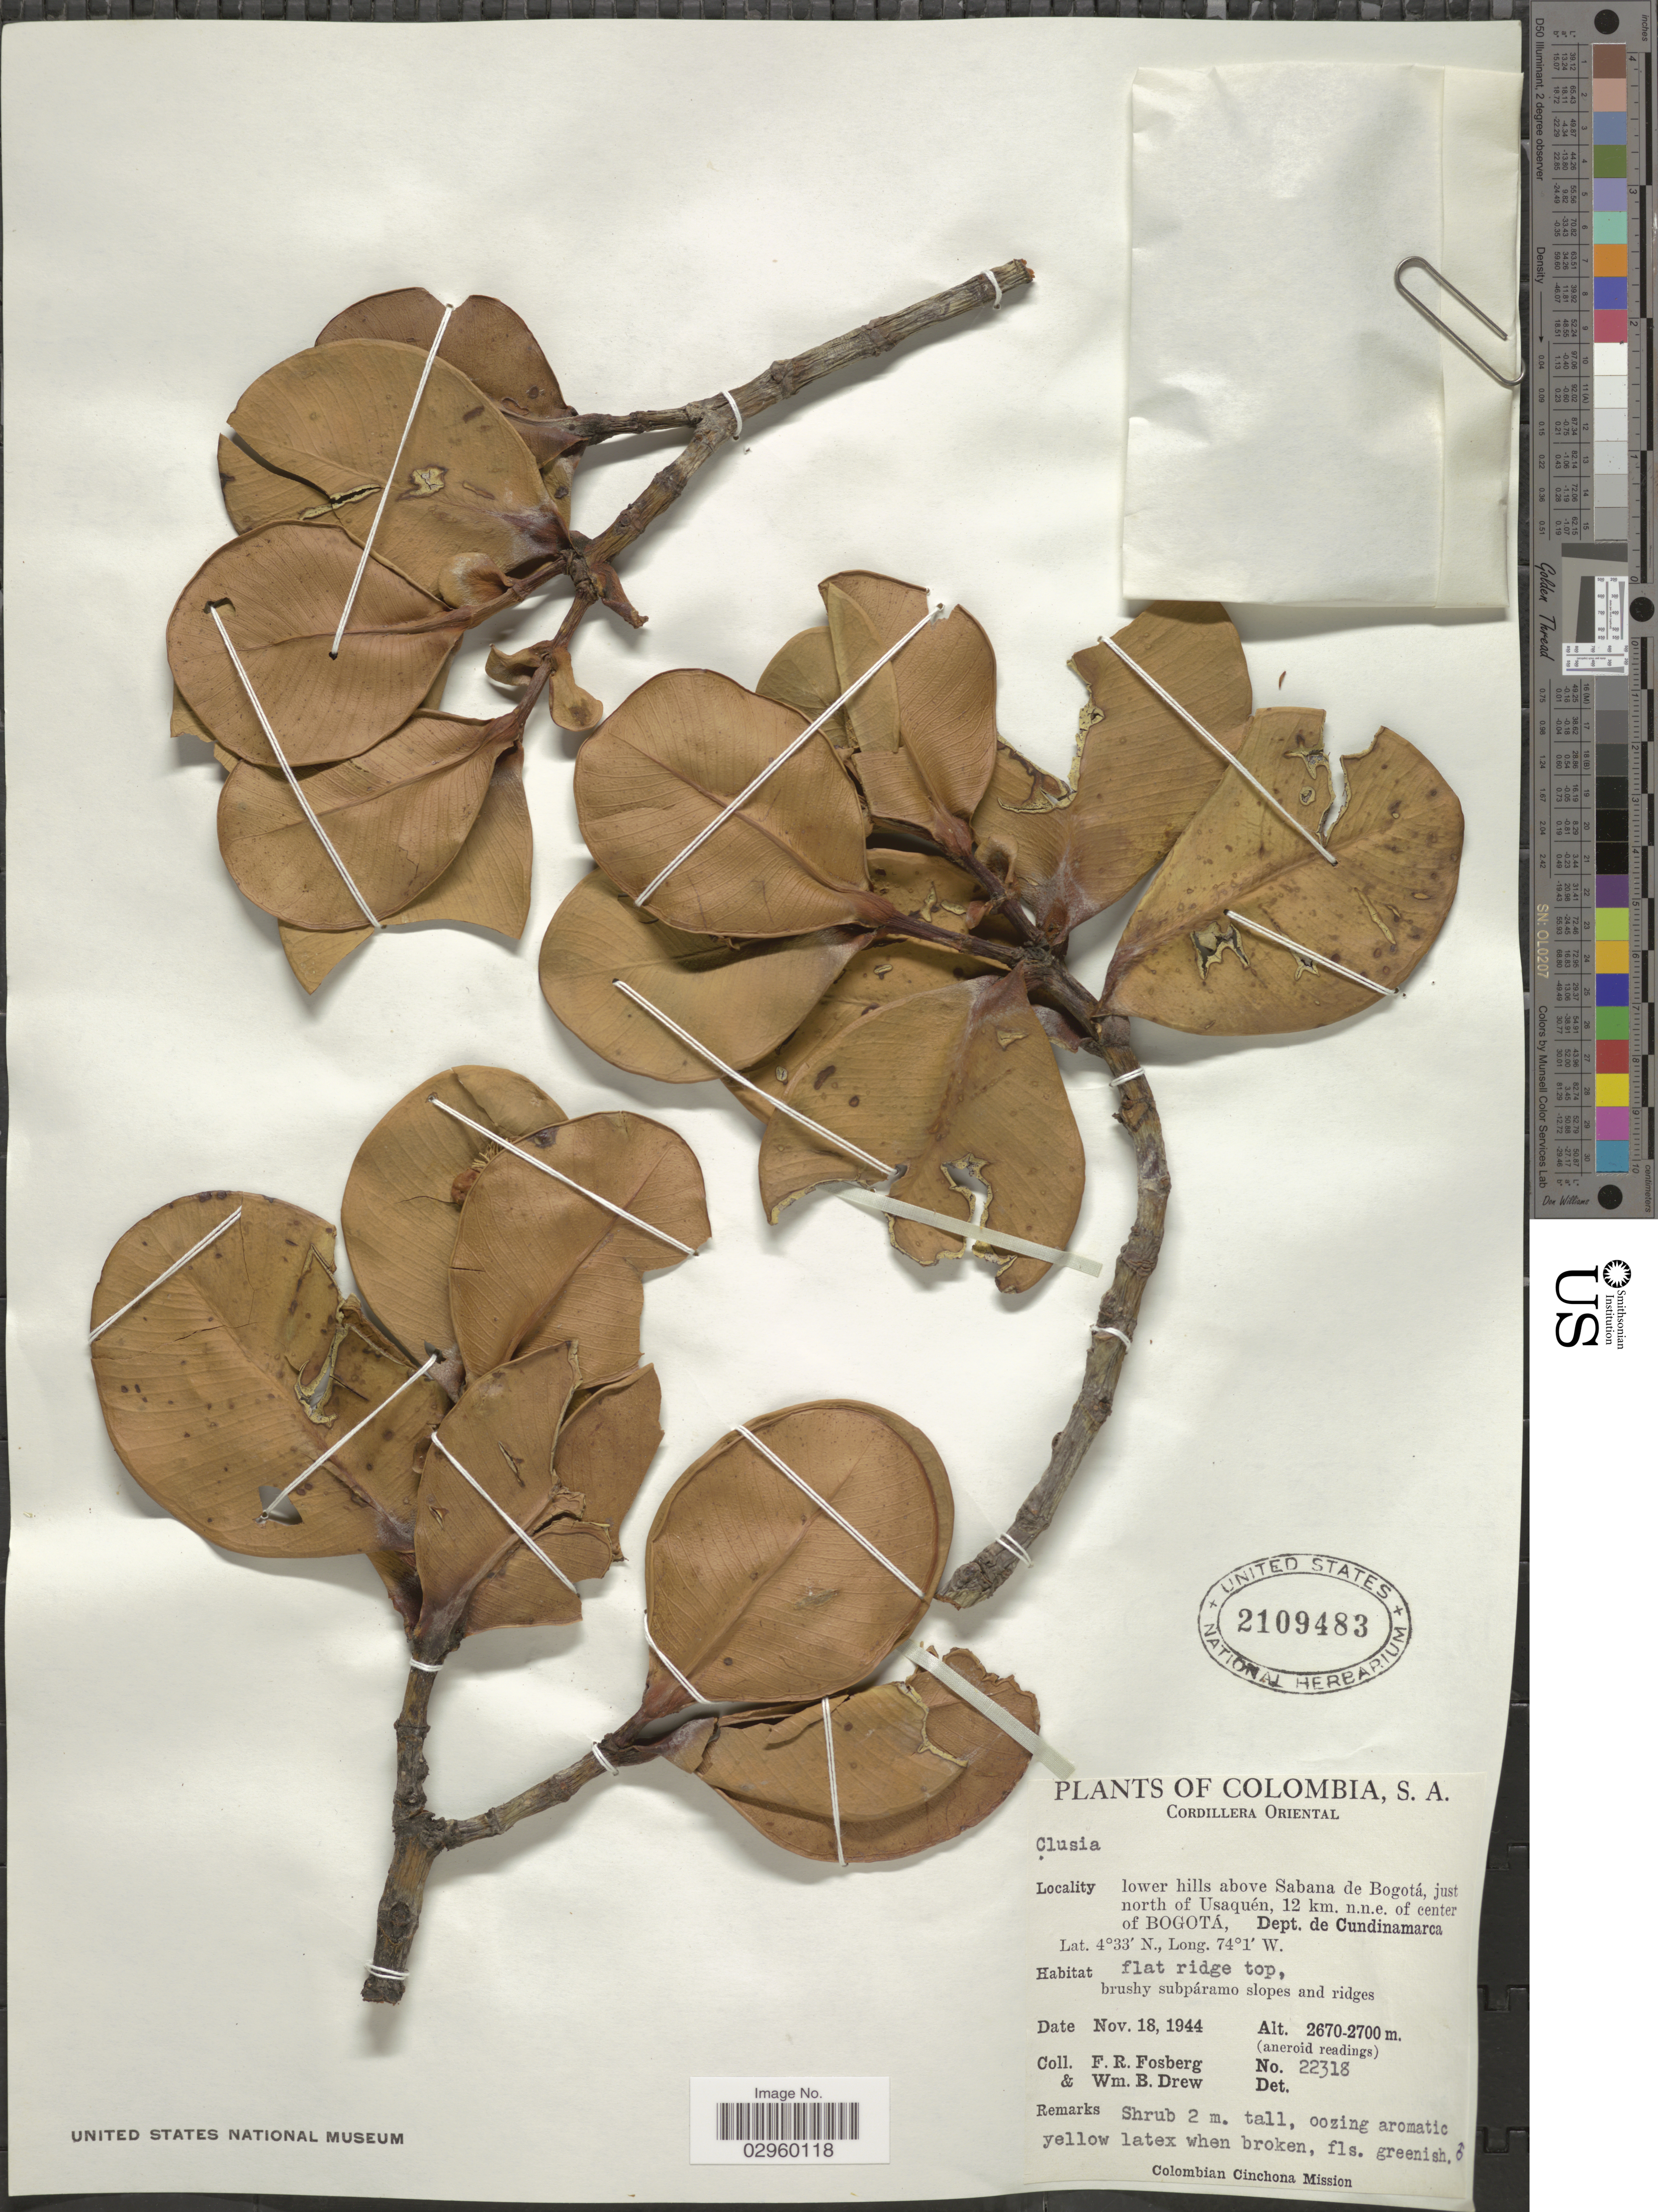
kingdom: Plantae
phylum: Tracheophyta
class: Magnoliopsida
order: Malpighiales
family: Clusiaceae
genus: Clusia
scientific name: Clusia sp.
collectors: F. R. Fosberg & W. B. Drew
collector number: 22318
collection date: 1944-11-18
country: Colombia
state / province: Cundinamarca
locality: Cordillera Oriental, lower hills above Sabana de Bogotá, Dept. de Cundinamarca.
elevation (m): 2670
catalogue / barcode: US 2109483